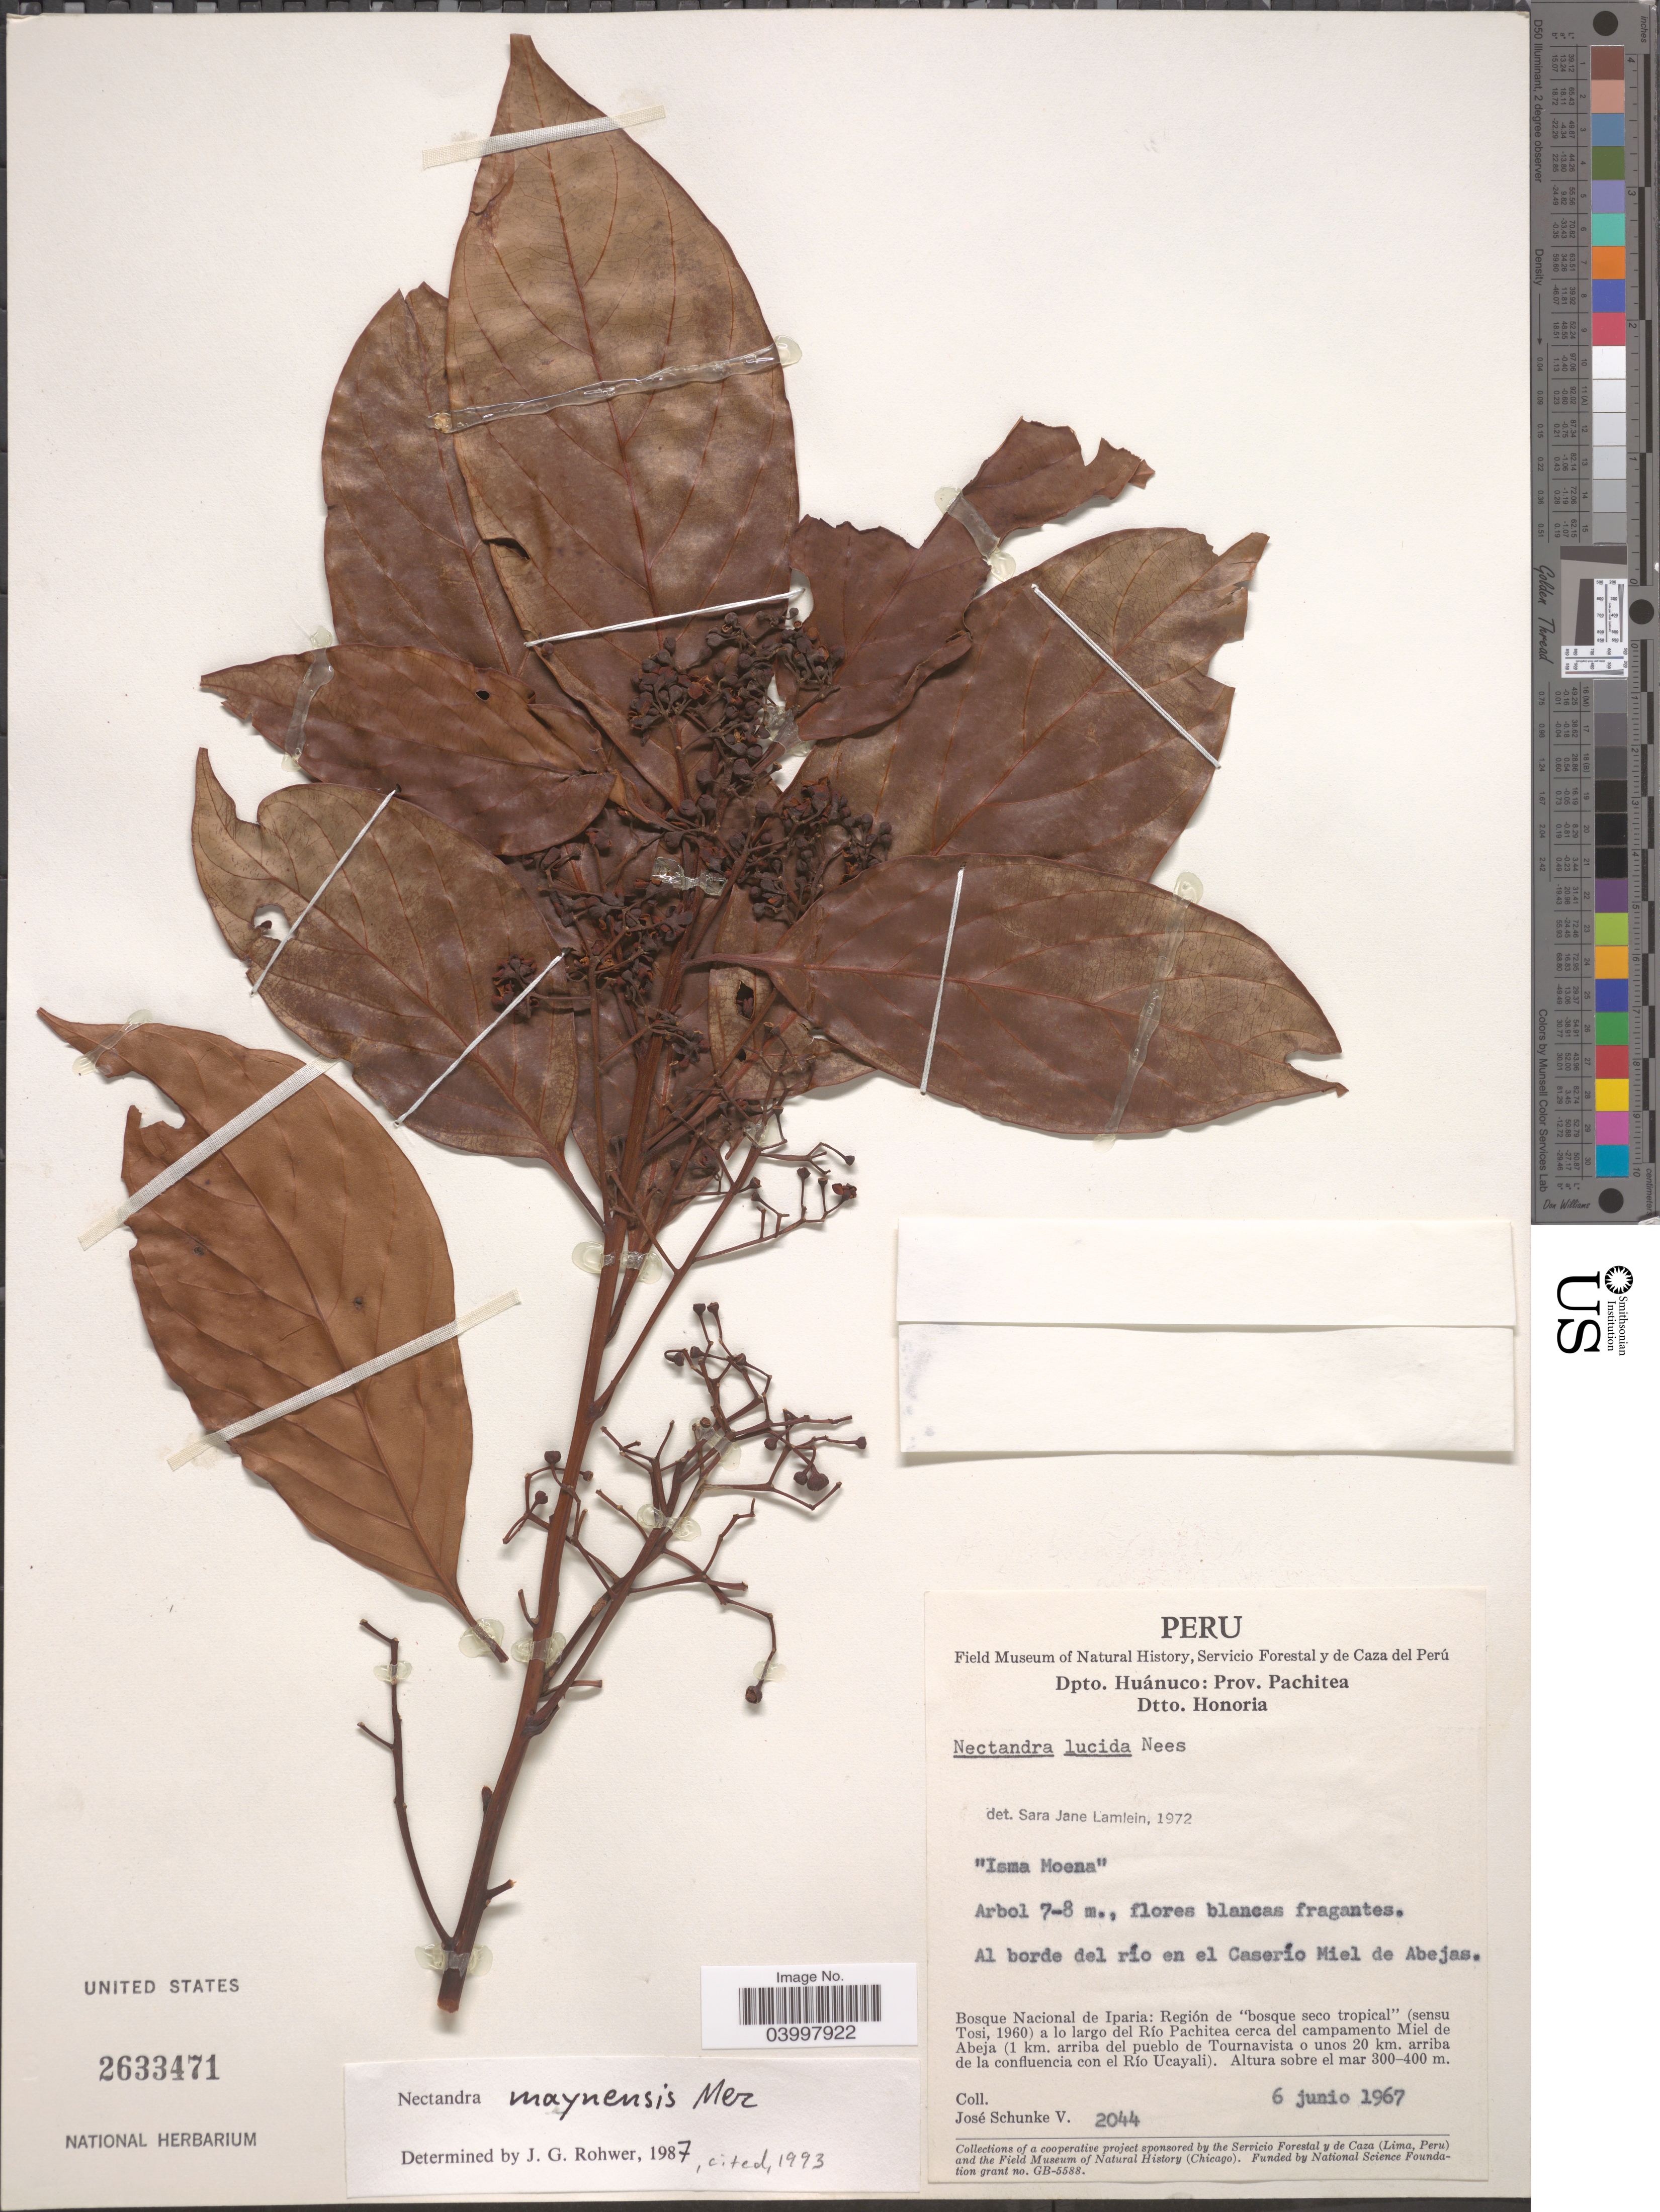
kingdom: Plantae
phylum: Tracheophyta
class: Magnoliopsida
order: Laurales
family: Lauraceae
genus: Nectandra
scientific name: Nectandra maynensis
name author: Mez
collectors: J. Schunke Vigo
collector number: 2044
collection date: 1967-06-06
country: Peru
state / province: Huánuco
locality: Dpto. Huánuco: Prov. Pachitea Dtto. Honoria. Al borde del río en el Caserío Miel de Abejas. Bosque Nacional de Iparia: Región de 'bosque seco tropical' (sensu Tosi, 1960) a lo largo del Río Pachitea cerca del campamento Miel de Abeja (1 km. arriba del pueblo de Tournavista o unos 20 km. arriba de la confluencia con el Río Ucayali).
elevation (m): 300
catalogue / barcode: US 2633471